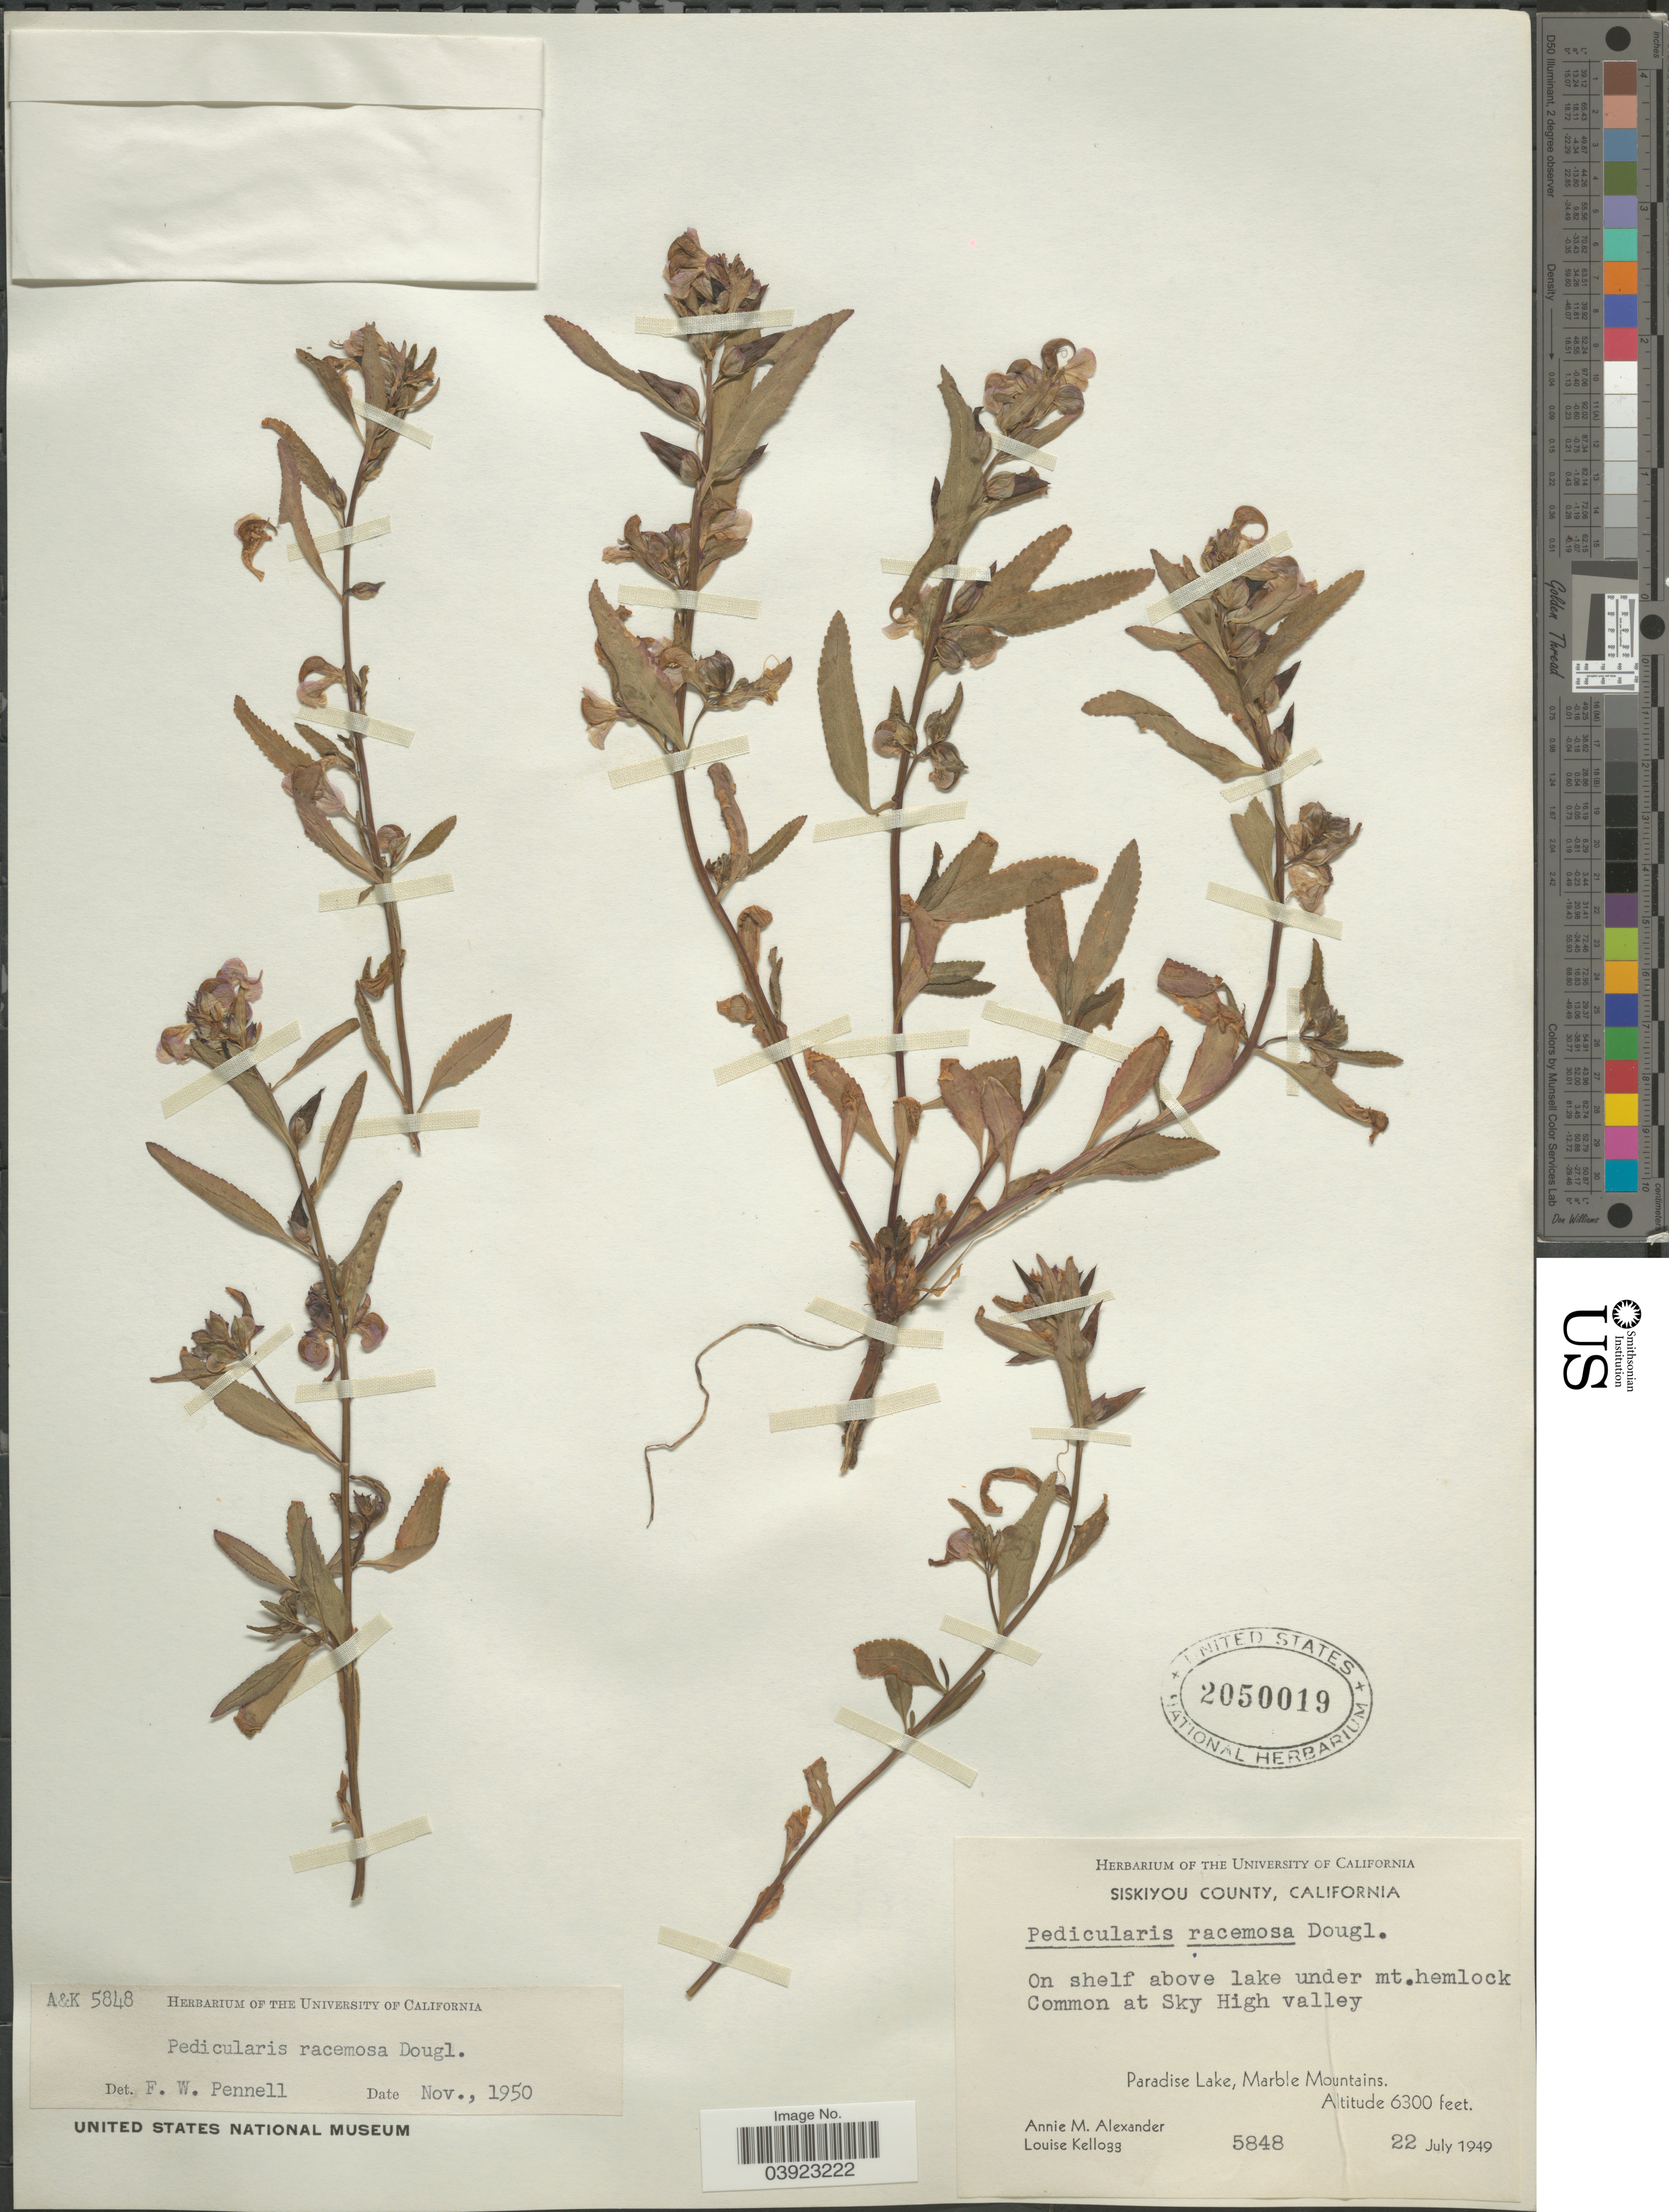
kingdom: Plantae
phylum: Tracheophyta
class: Magnoliopsida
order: Lamiales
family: Orobanchaceae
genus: Pedicularis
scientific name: Pedicularis racemosa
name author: Douglas ex Benth.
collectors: A. M. Alexander & L. Kellogg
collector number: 5848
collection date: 1949-07-22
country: United States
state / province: California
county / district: Siskiyou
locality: Siskiyou County. On shelf above lake under mt. hemlock. Common at Sky High valley. Paradise Lake, Marble Mountains.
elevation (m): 1920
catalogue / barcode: US 2050019